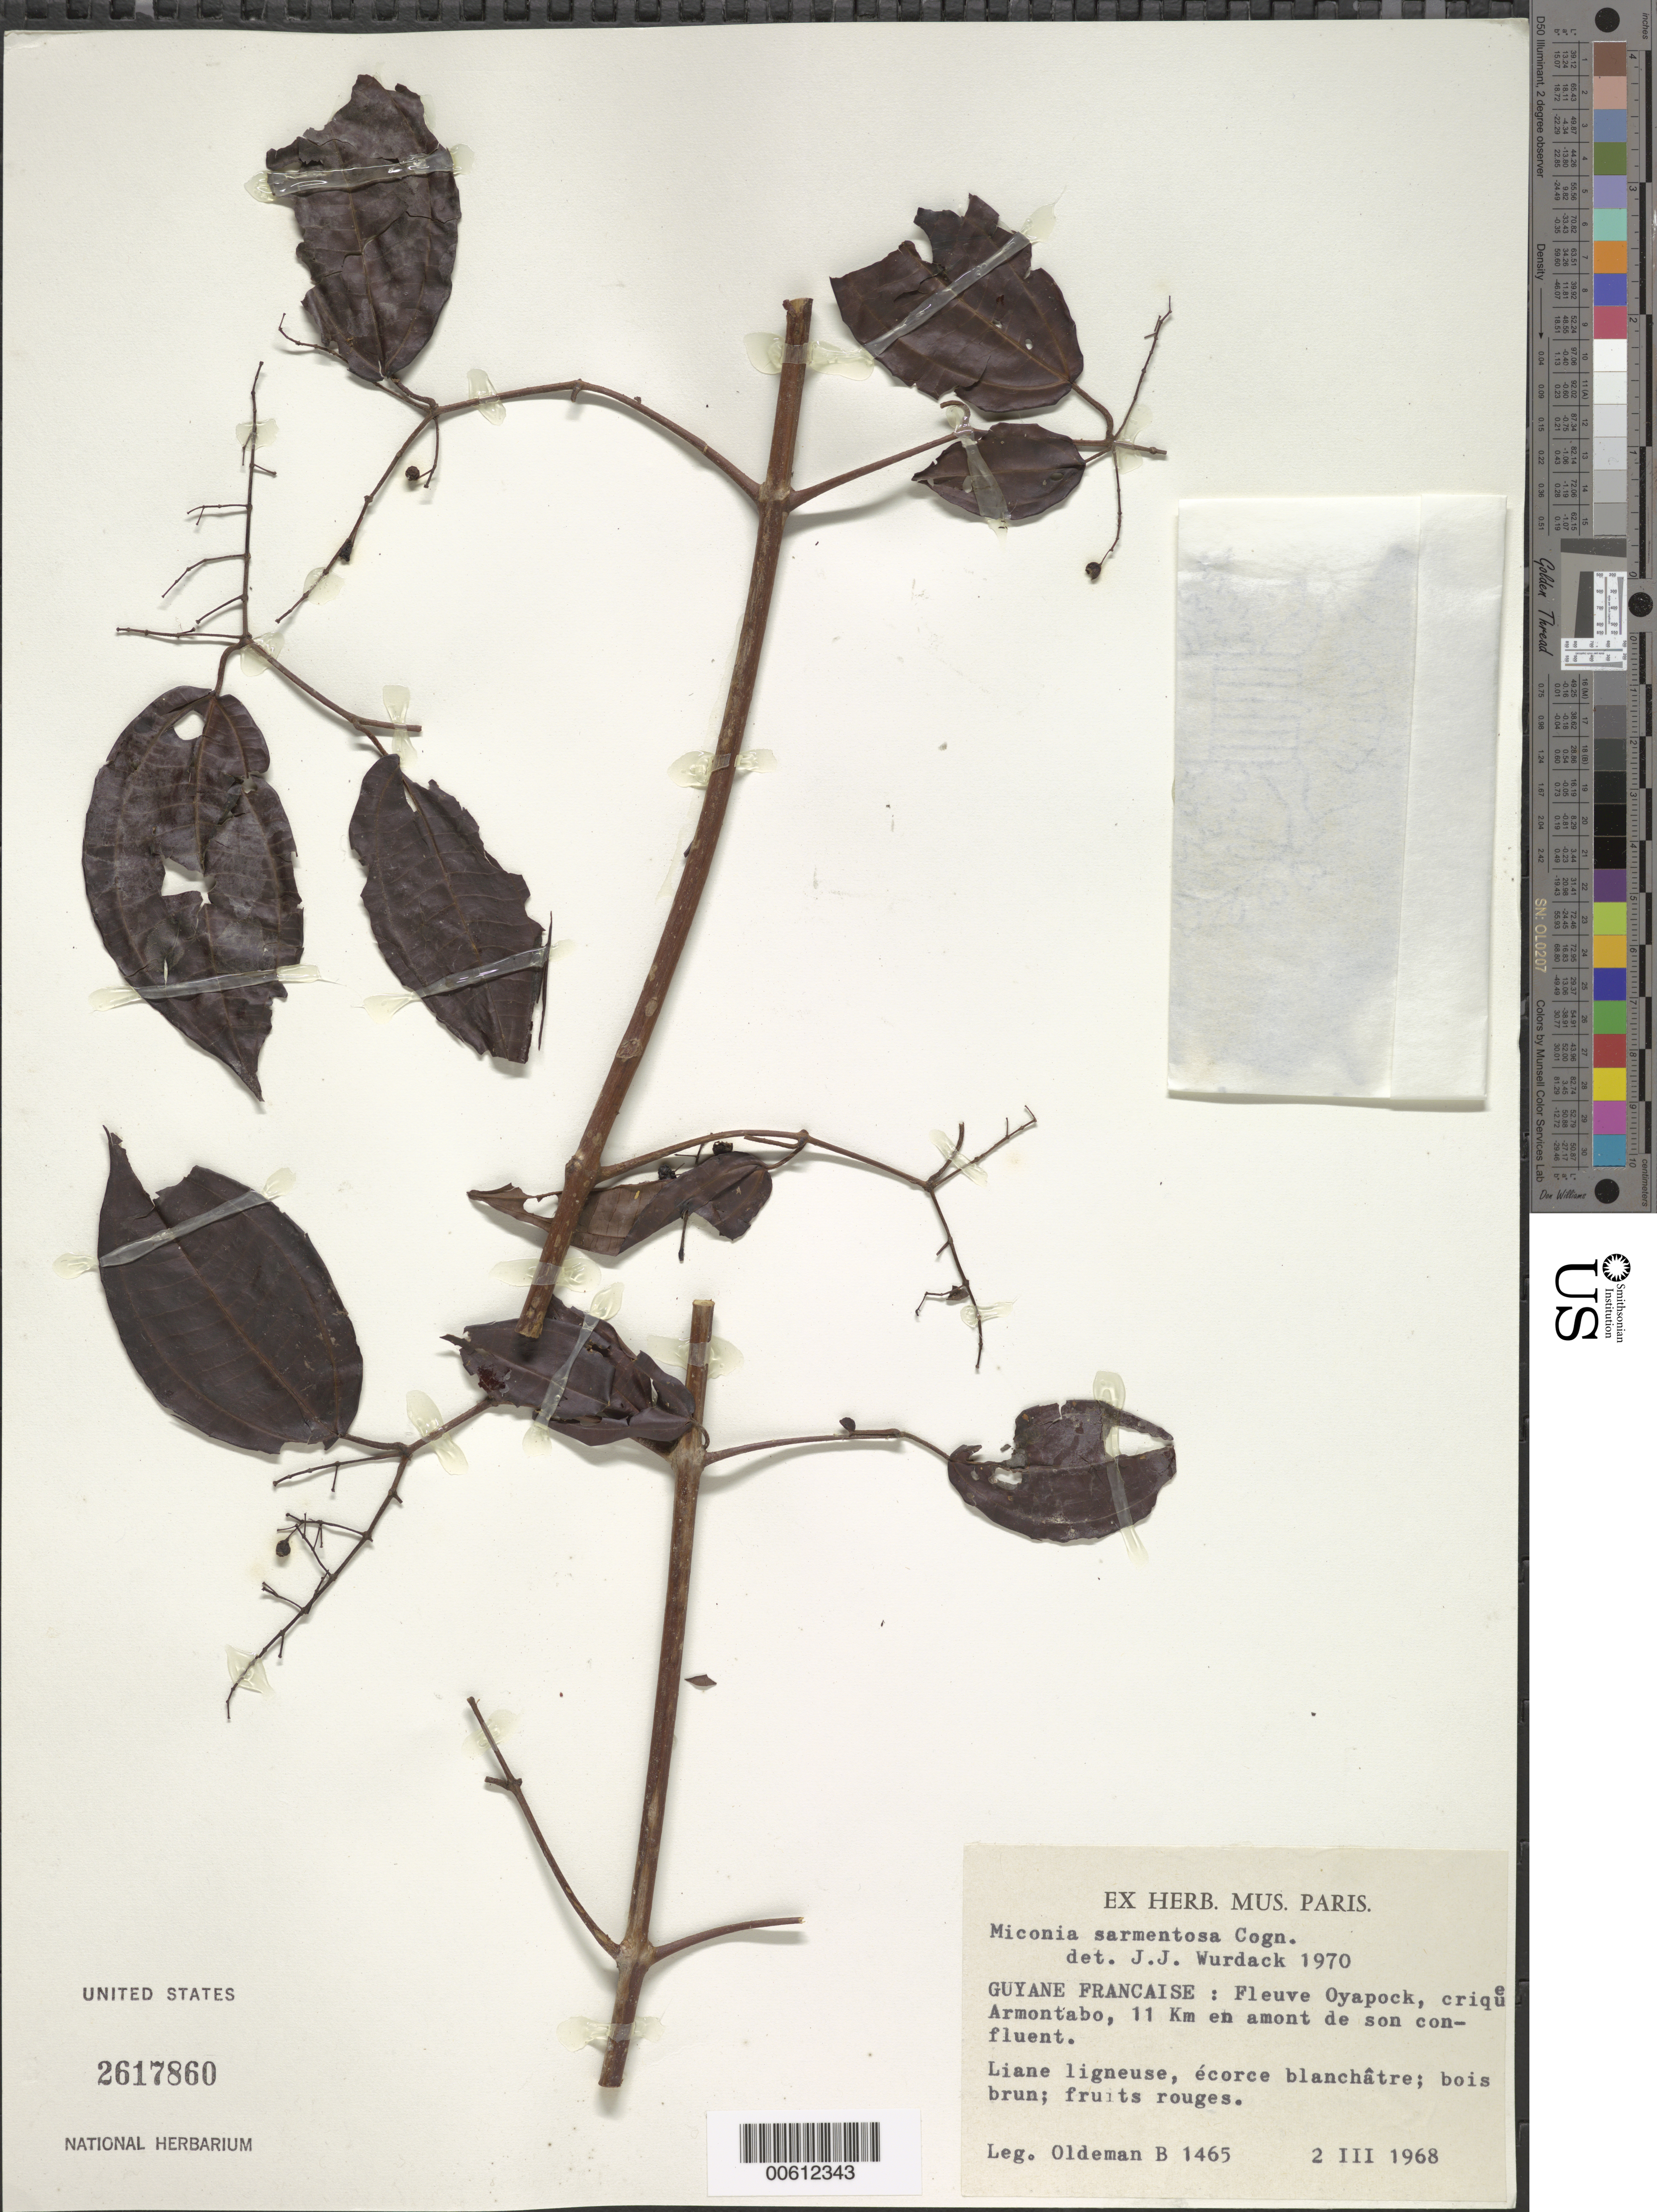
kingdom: Plantae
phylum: Tracheophyta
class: Magnoliopsida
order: Myrtales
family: Melastomataceae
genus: Miconia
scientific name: Miconia sarmentosa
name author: Cogn.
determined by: Wurdack, John J., (US), US (UNITED STATES)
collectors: R. Oldeman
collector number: B 1465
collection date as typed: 2-Mar-68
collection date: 1968-03-02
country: French Guiana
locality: Fleuve Oyapock, Crique Armontabo, 11 km de son confluent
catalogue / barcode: US 2617860